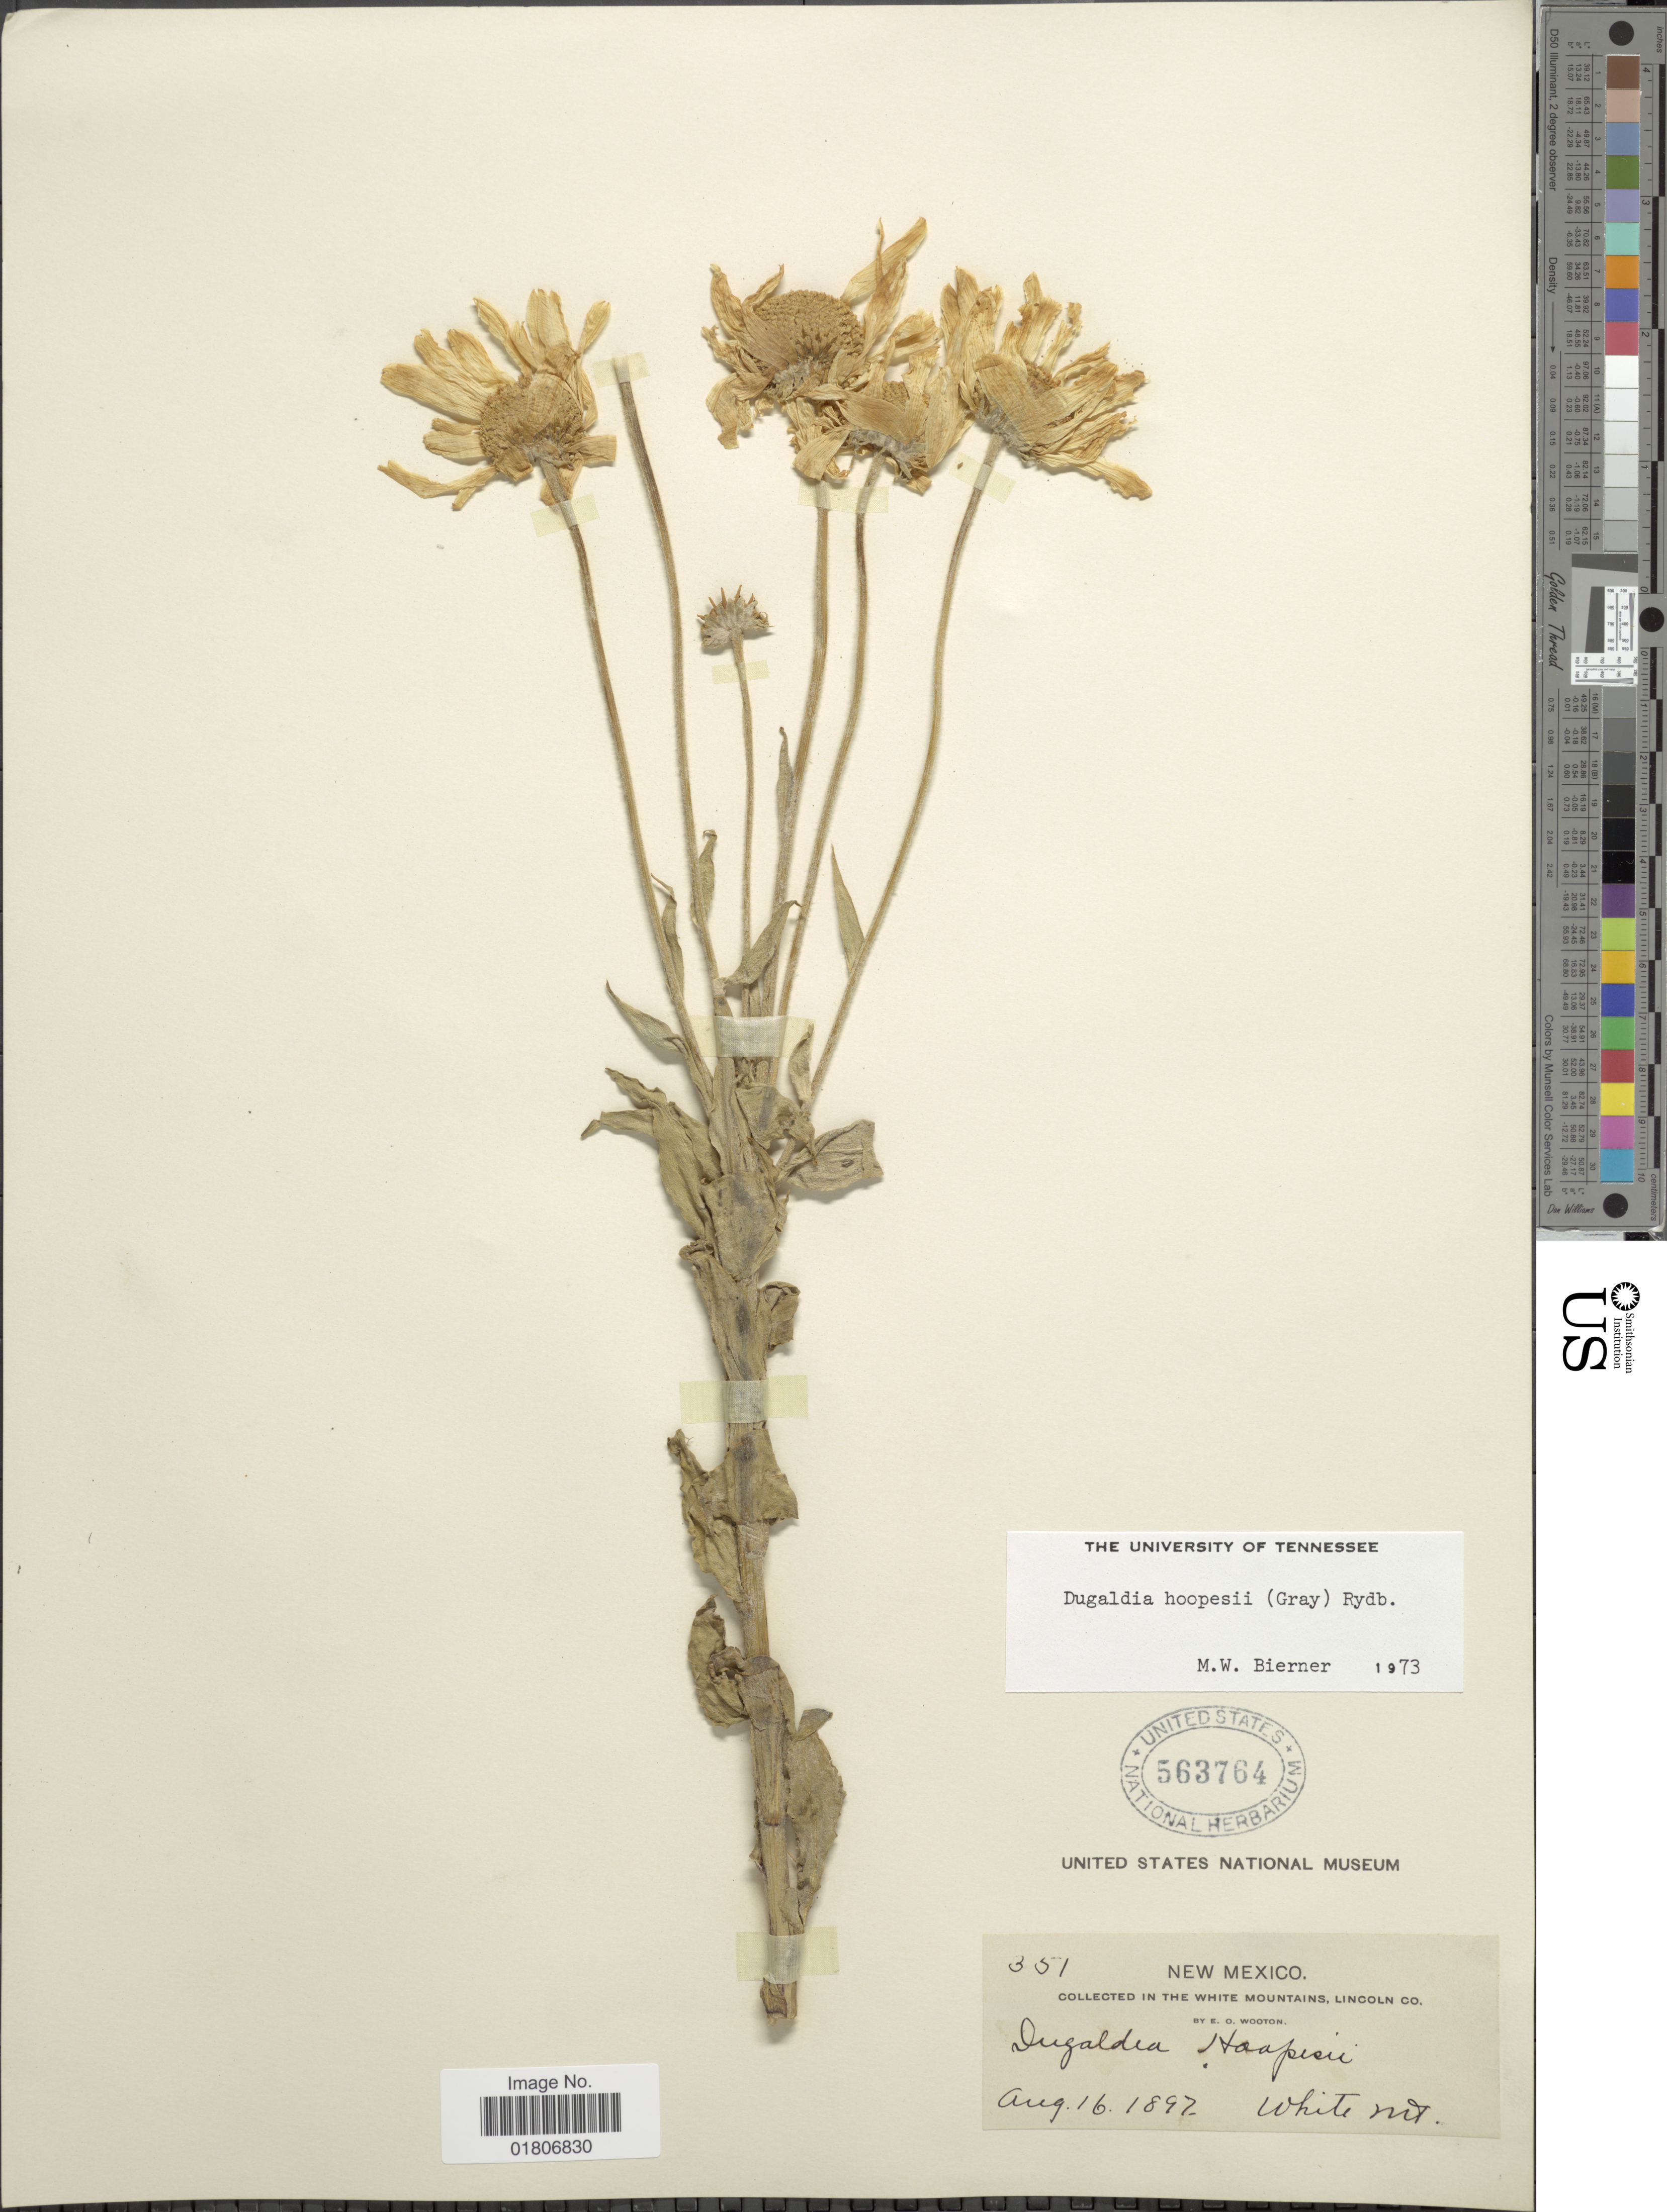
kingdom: Plantae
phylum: Tracheophyta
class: Magnoliopsida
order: Asterales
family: Asteraceae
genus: Dugaldia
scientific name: Dugaldia hoopesii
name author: (A. Gray) Rydb.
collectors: E. O. Wooton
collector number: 351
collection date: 1897-08-16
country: United States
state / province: New Mexico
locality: The White Mountains, Lincoln Co. White Mt.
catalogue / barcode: US 563764